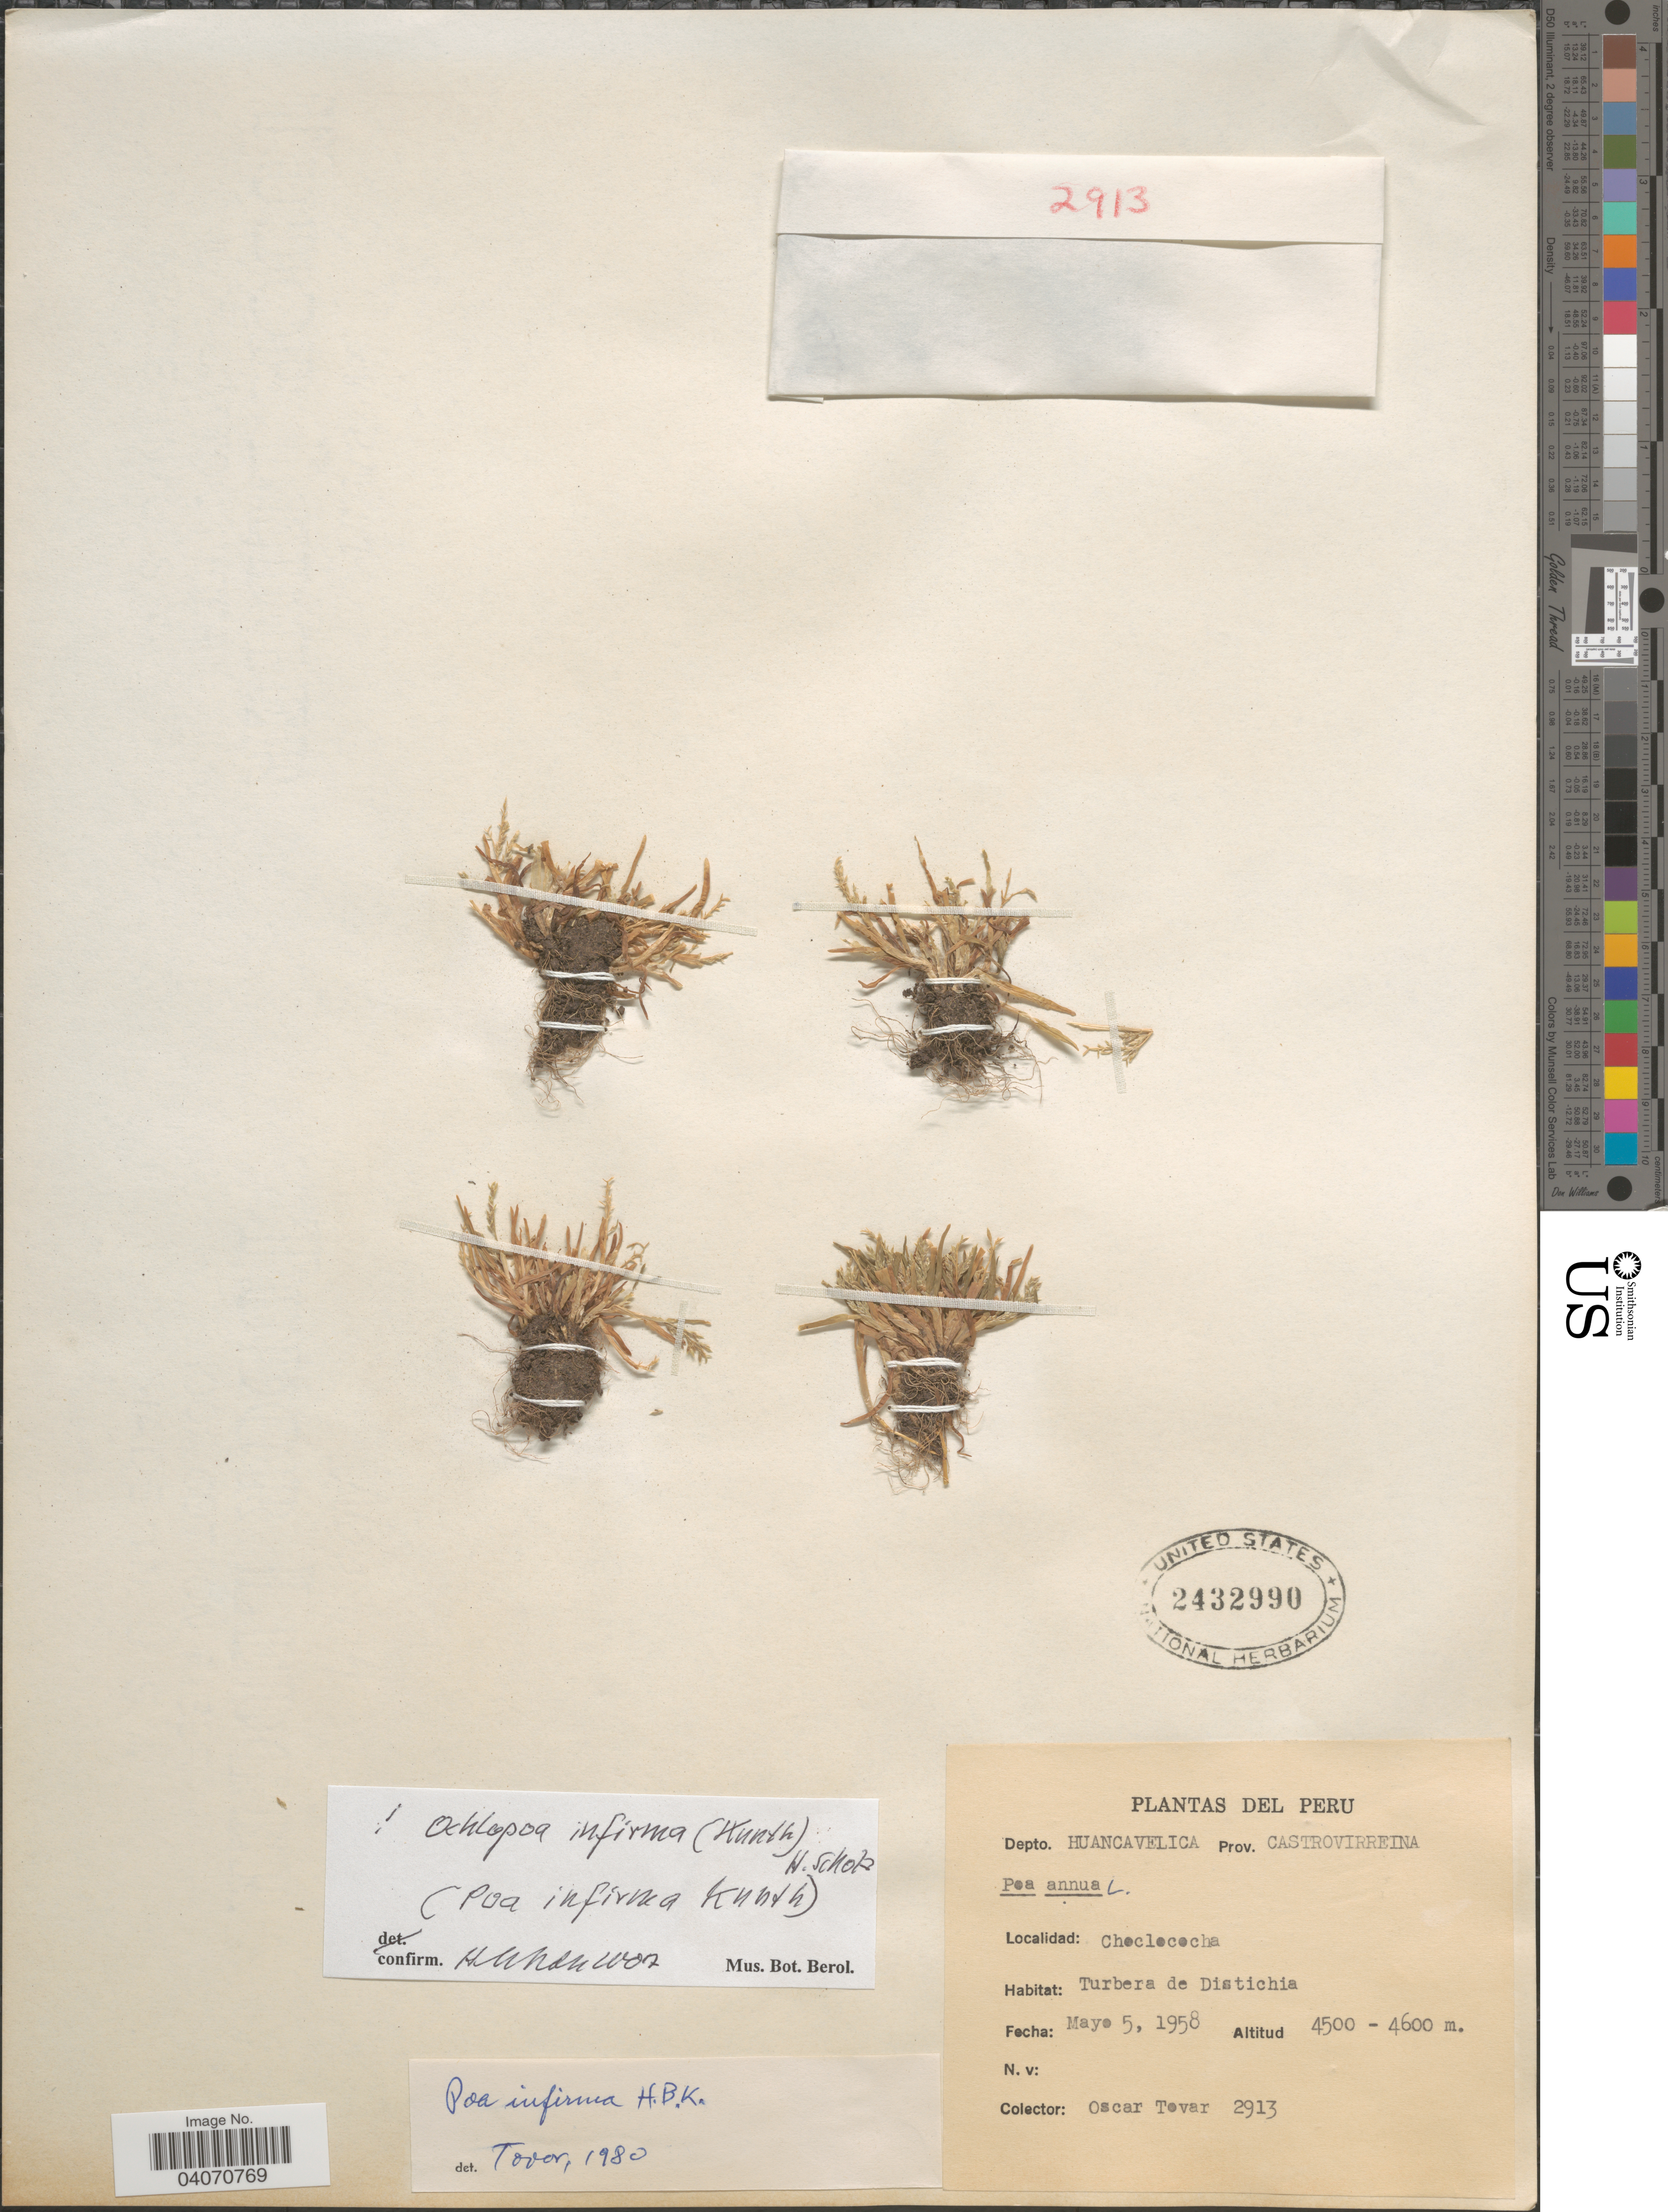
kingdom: Plantae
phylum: Tracheophyta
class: Liliopsida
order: Poales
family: Poaceae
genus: Poa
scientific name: Poa infirma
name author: Kunth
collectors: Ó. Tovar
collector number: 2913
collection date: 1958-05-05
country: Peru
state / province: Huancavelica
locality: Depto. Huancavelica. Prov. Castrovirreina. Choclococha. Turbera de Distichia.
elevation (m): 4500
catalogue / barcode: US 2432990